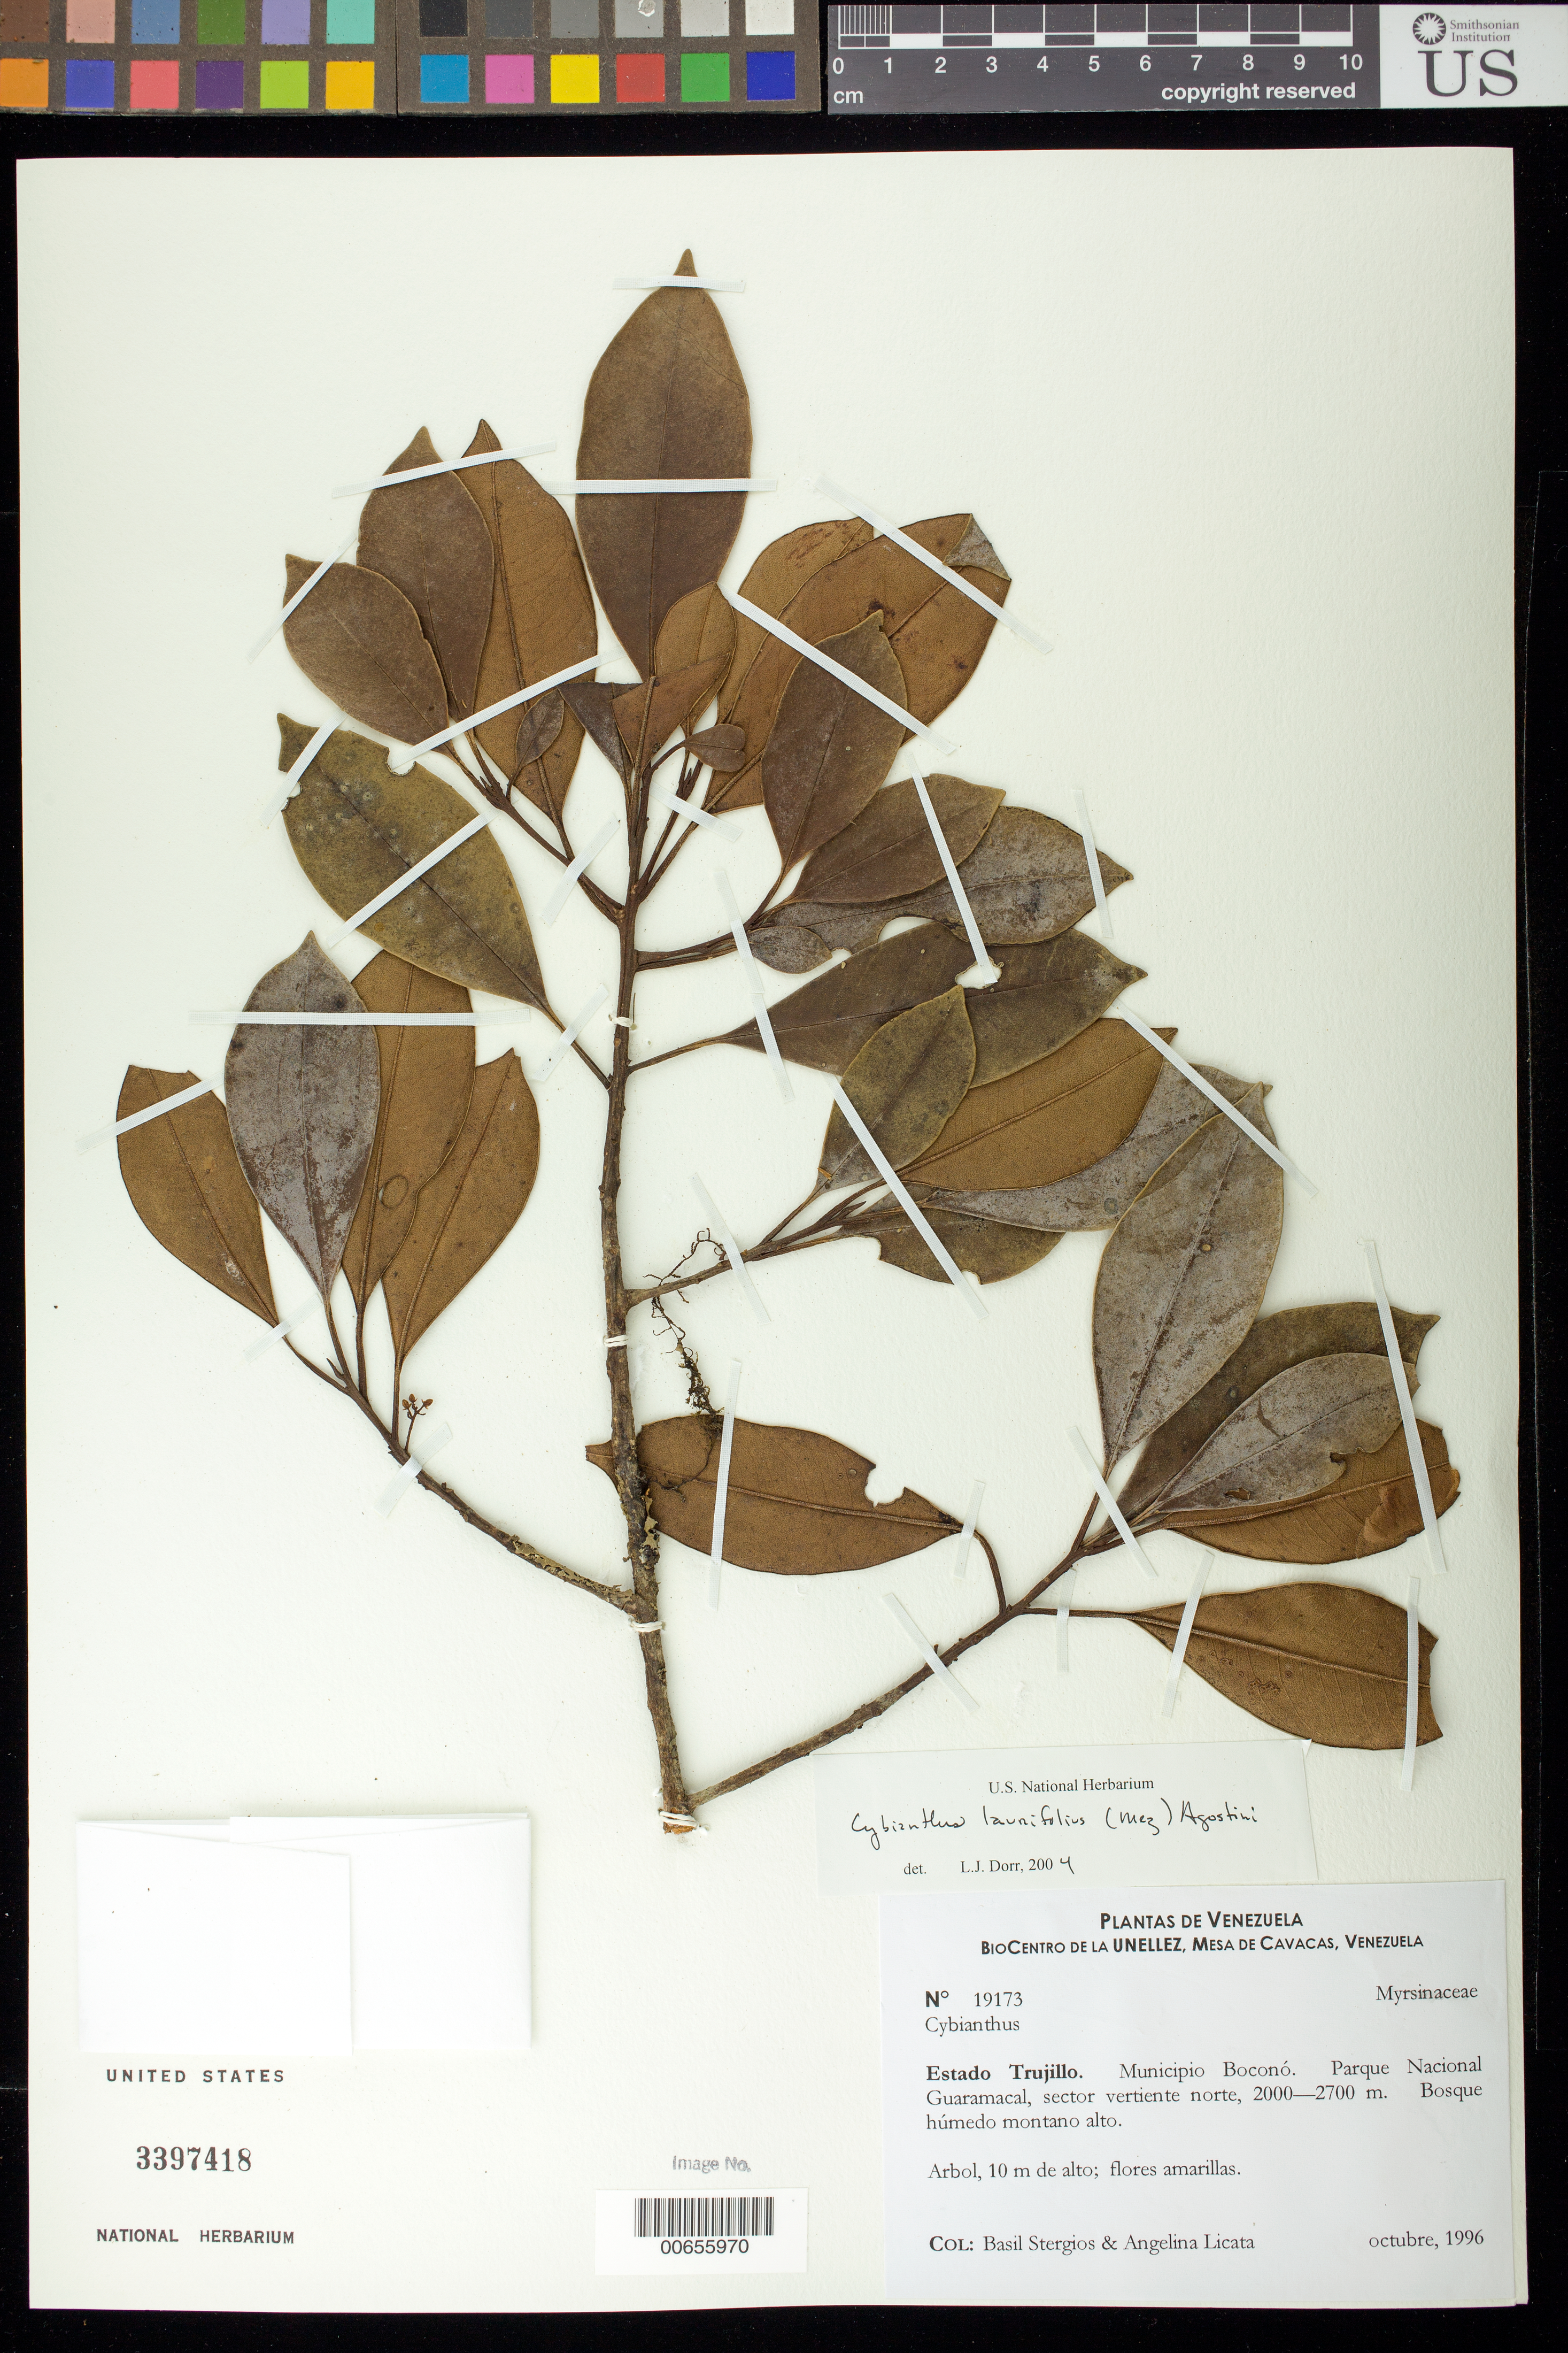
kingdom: Plantae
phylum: Tracheophyta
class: Magnoliopsida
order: Ericales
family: Primulaceae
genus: Cybianthus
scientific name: Cybianthus sp.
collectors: B. G. Stergios & A. Licata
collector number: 19173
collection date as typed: Oct 1996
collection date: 1996-10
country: Venezuela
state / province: Trujillo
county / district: Boconó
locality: Parque Nacional Guaramacal, vertiente N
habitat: Bosque húmedo montano alto.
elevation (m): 2000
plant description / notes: PORT, US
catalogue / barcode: US 3397418